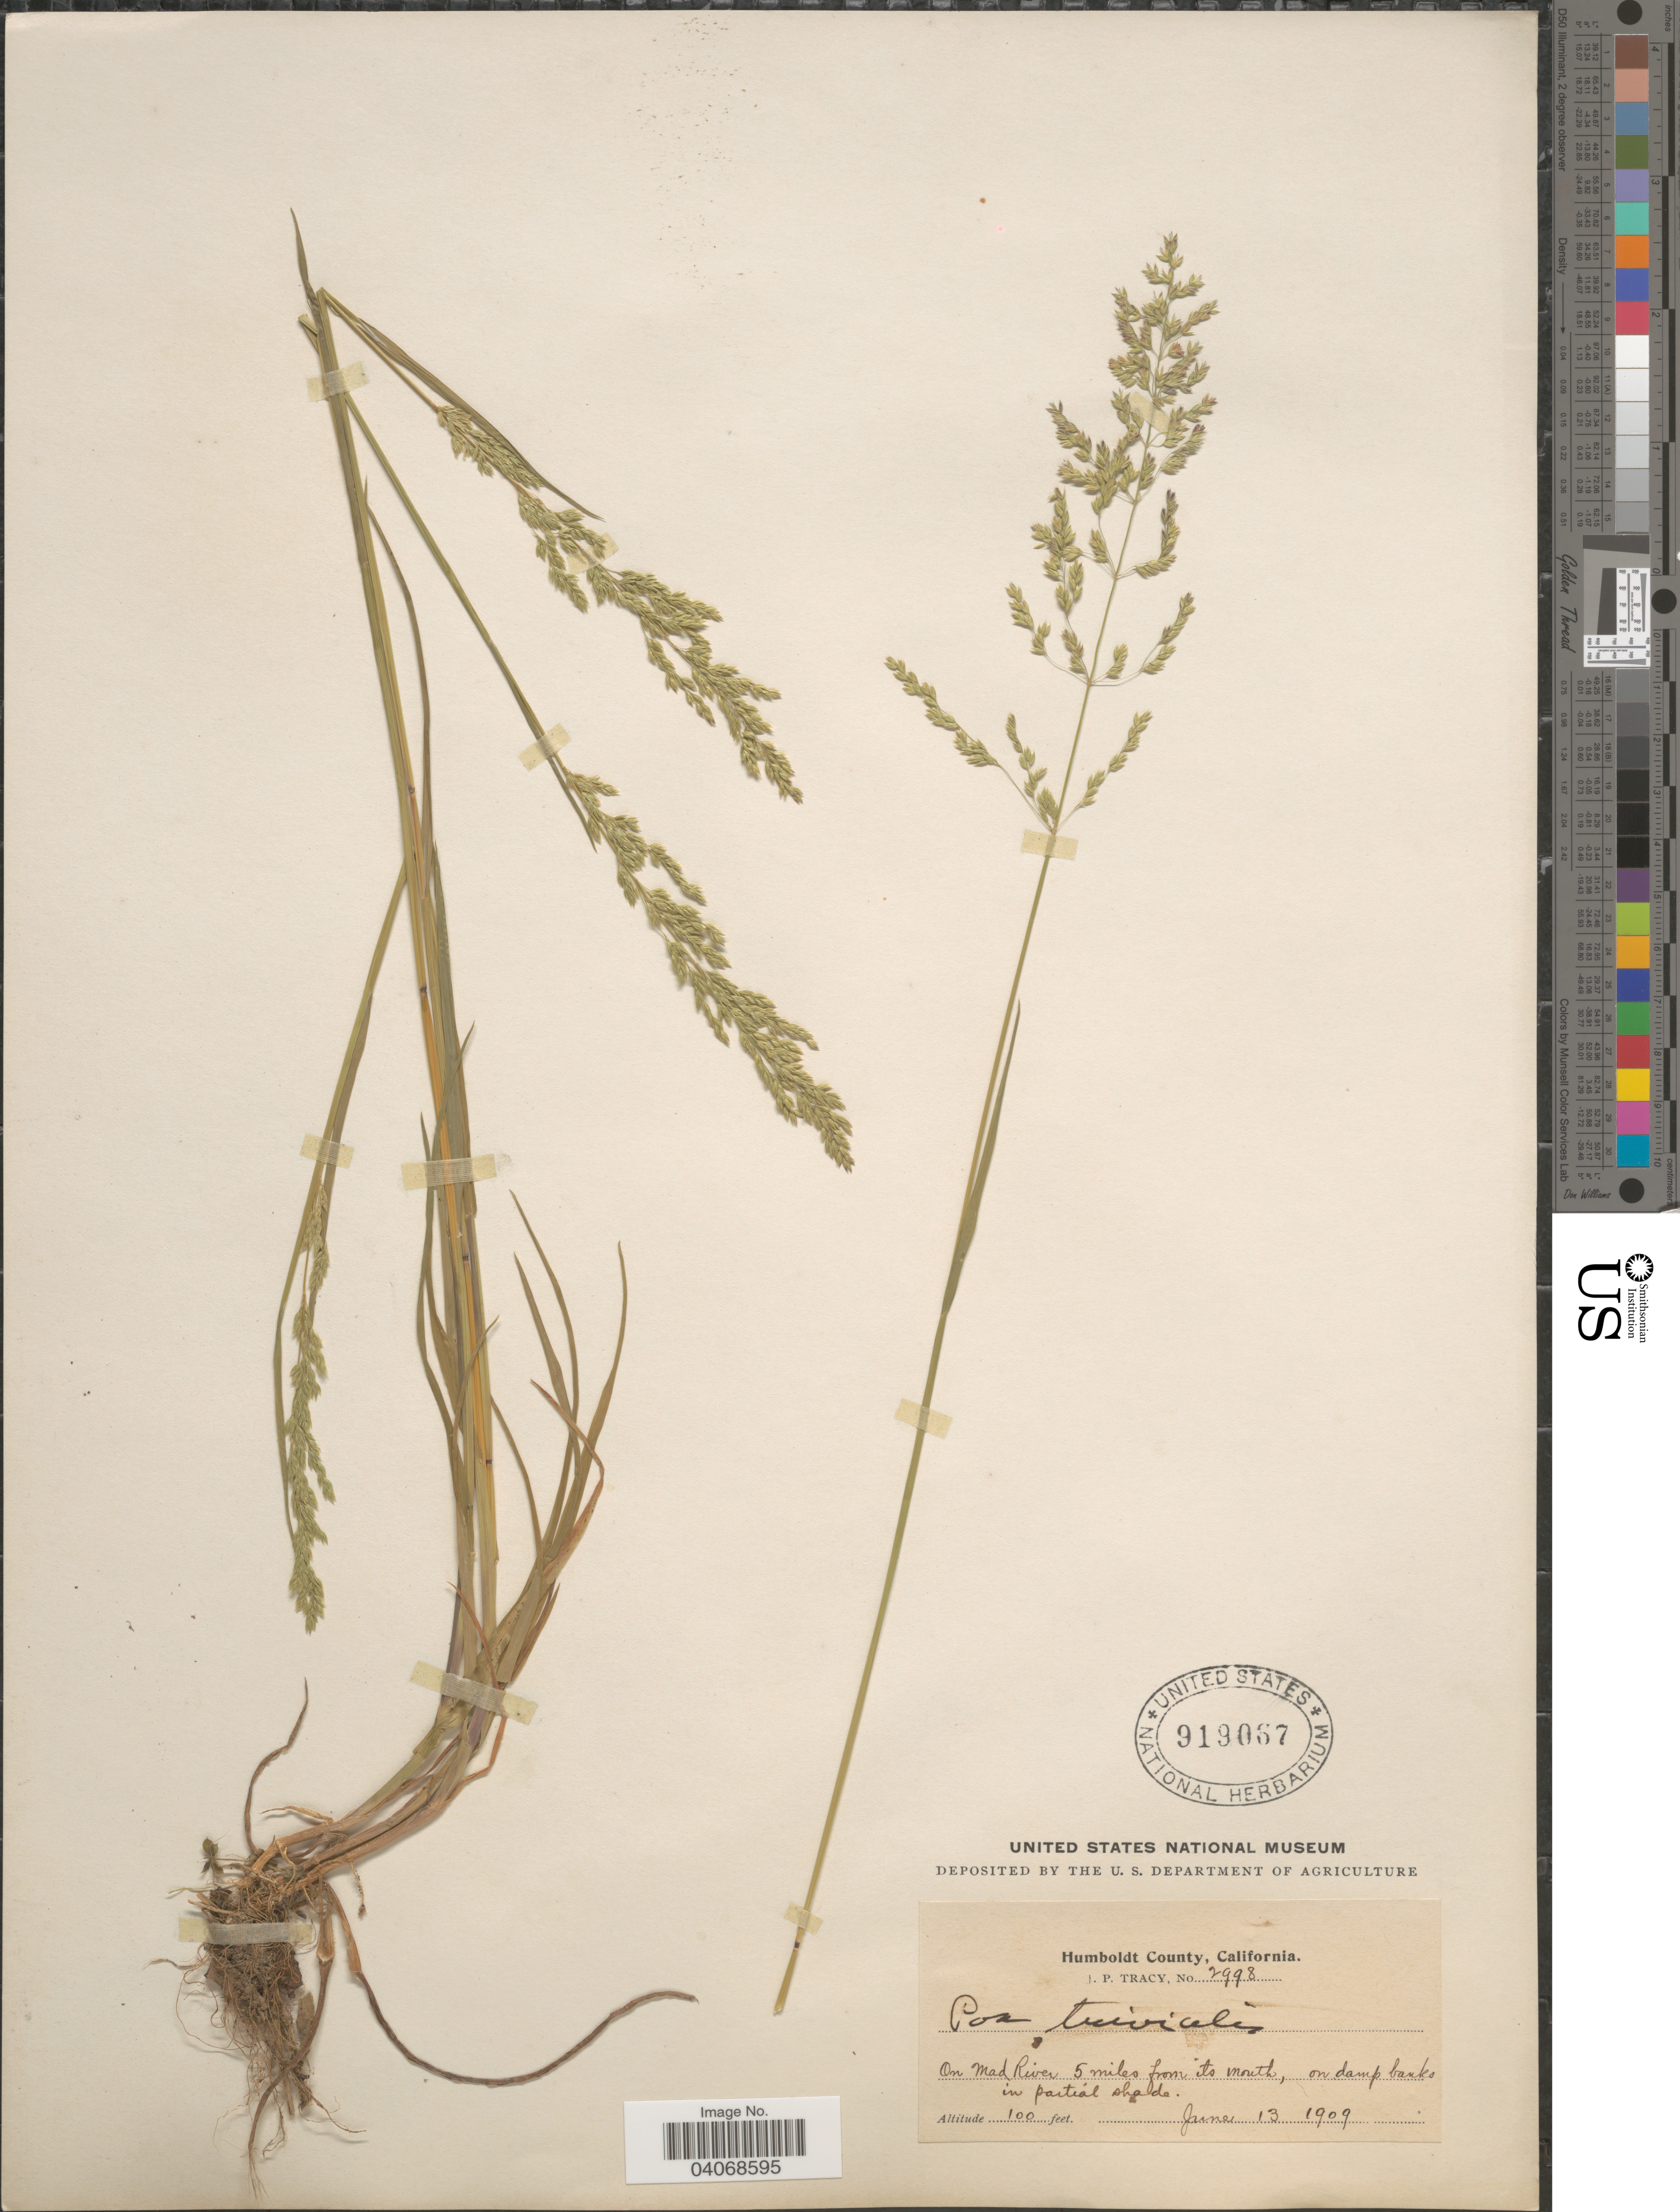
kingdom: Plantae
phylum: Tracheophyta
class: Liliopsida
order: Poales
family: Poaceae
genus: Poa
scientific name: Poa trivialis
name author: L.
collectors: J. Tracy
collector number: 2998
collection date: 1909-06-13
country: United States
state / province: California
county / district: Humboldt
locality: Humboldt County. On Mad River 5 miles from its Mouth, on damp banks in partial shade.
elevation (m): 30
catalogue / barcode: US 919067